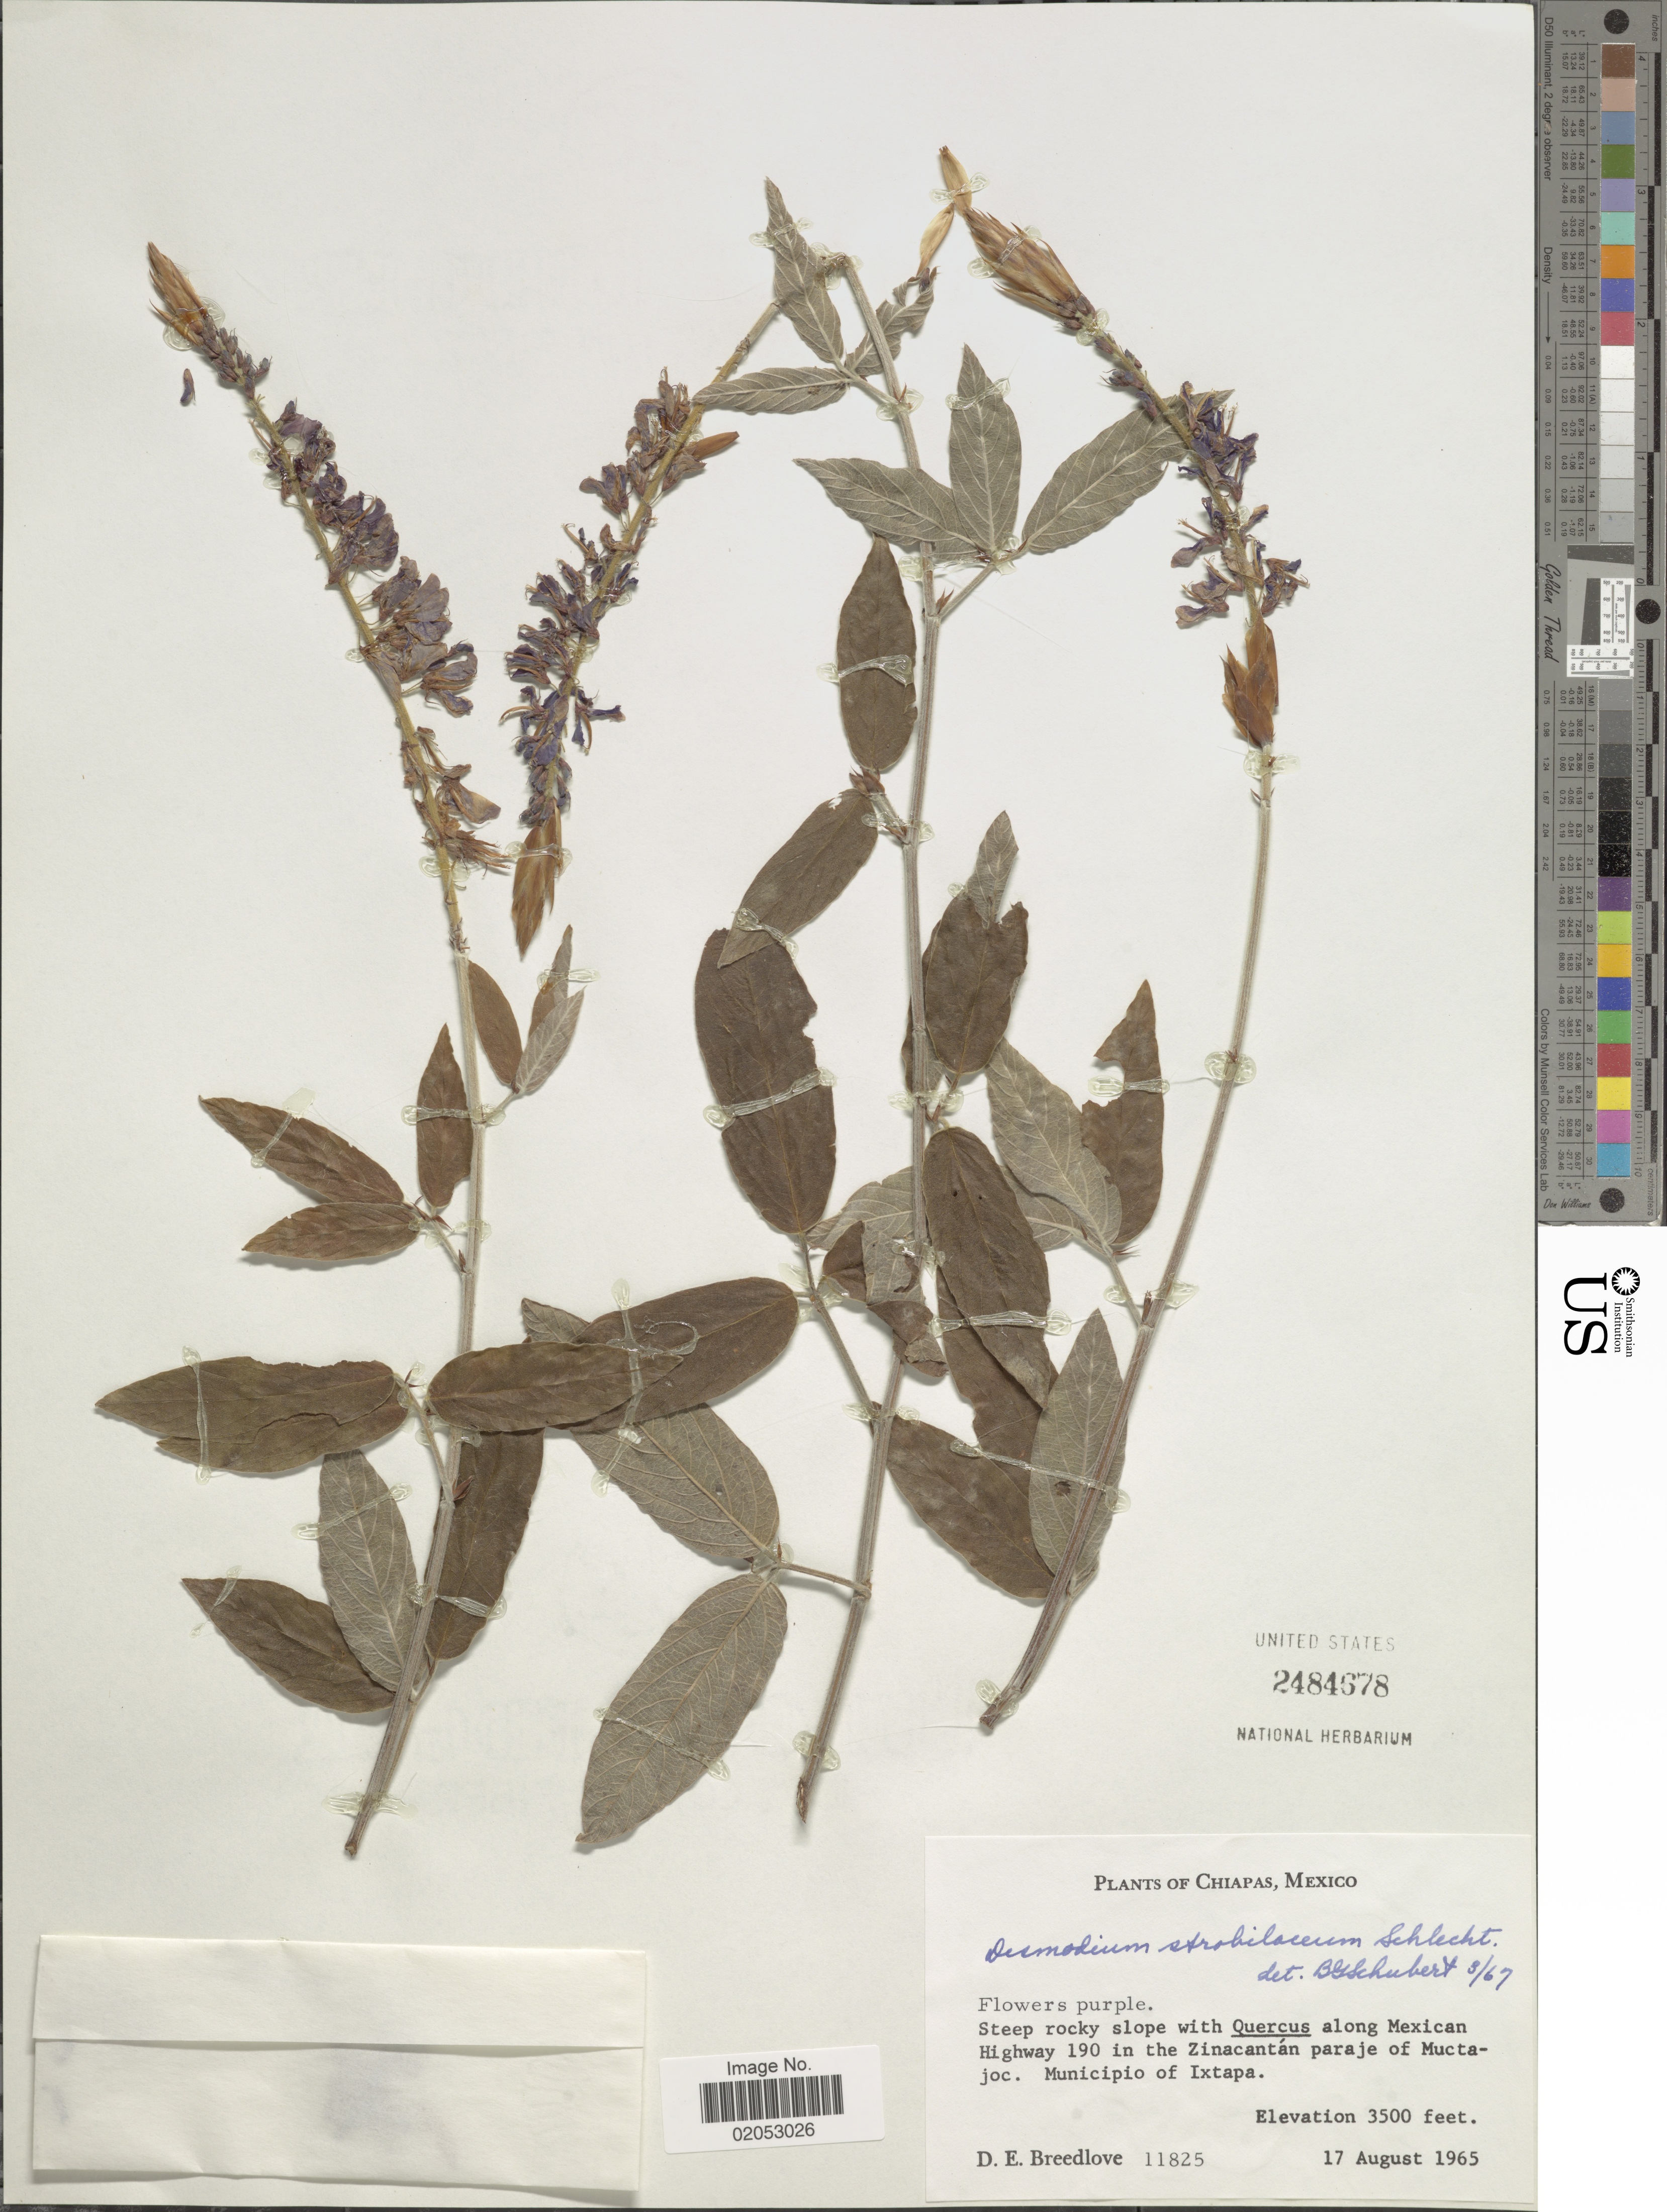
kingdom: Plantae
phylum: Tracheophyta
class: Magnoliopsida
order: Fabales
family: Fabaceae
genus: Desmodium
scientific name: Desmodium strobilaceum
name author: Schltdl.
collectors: D. E. Breedlove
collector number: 11825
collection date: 1965-08-17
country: Mexico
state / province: Chiapas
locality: Steep rocky slope with Quercus along Mexican Highway 190 in the Zinacantán paraje of Muctajoc. Municipio of Ixtapa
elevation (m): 1067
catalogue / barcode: US 2484678